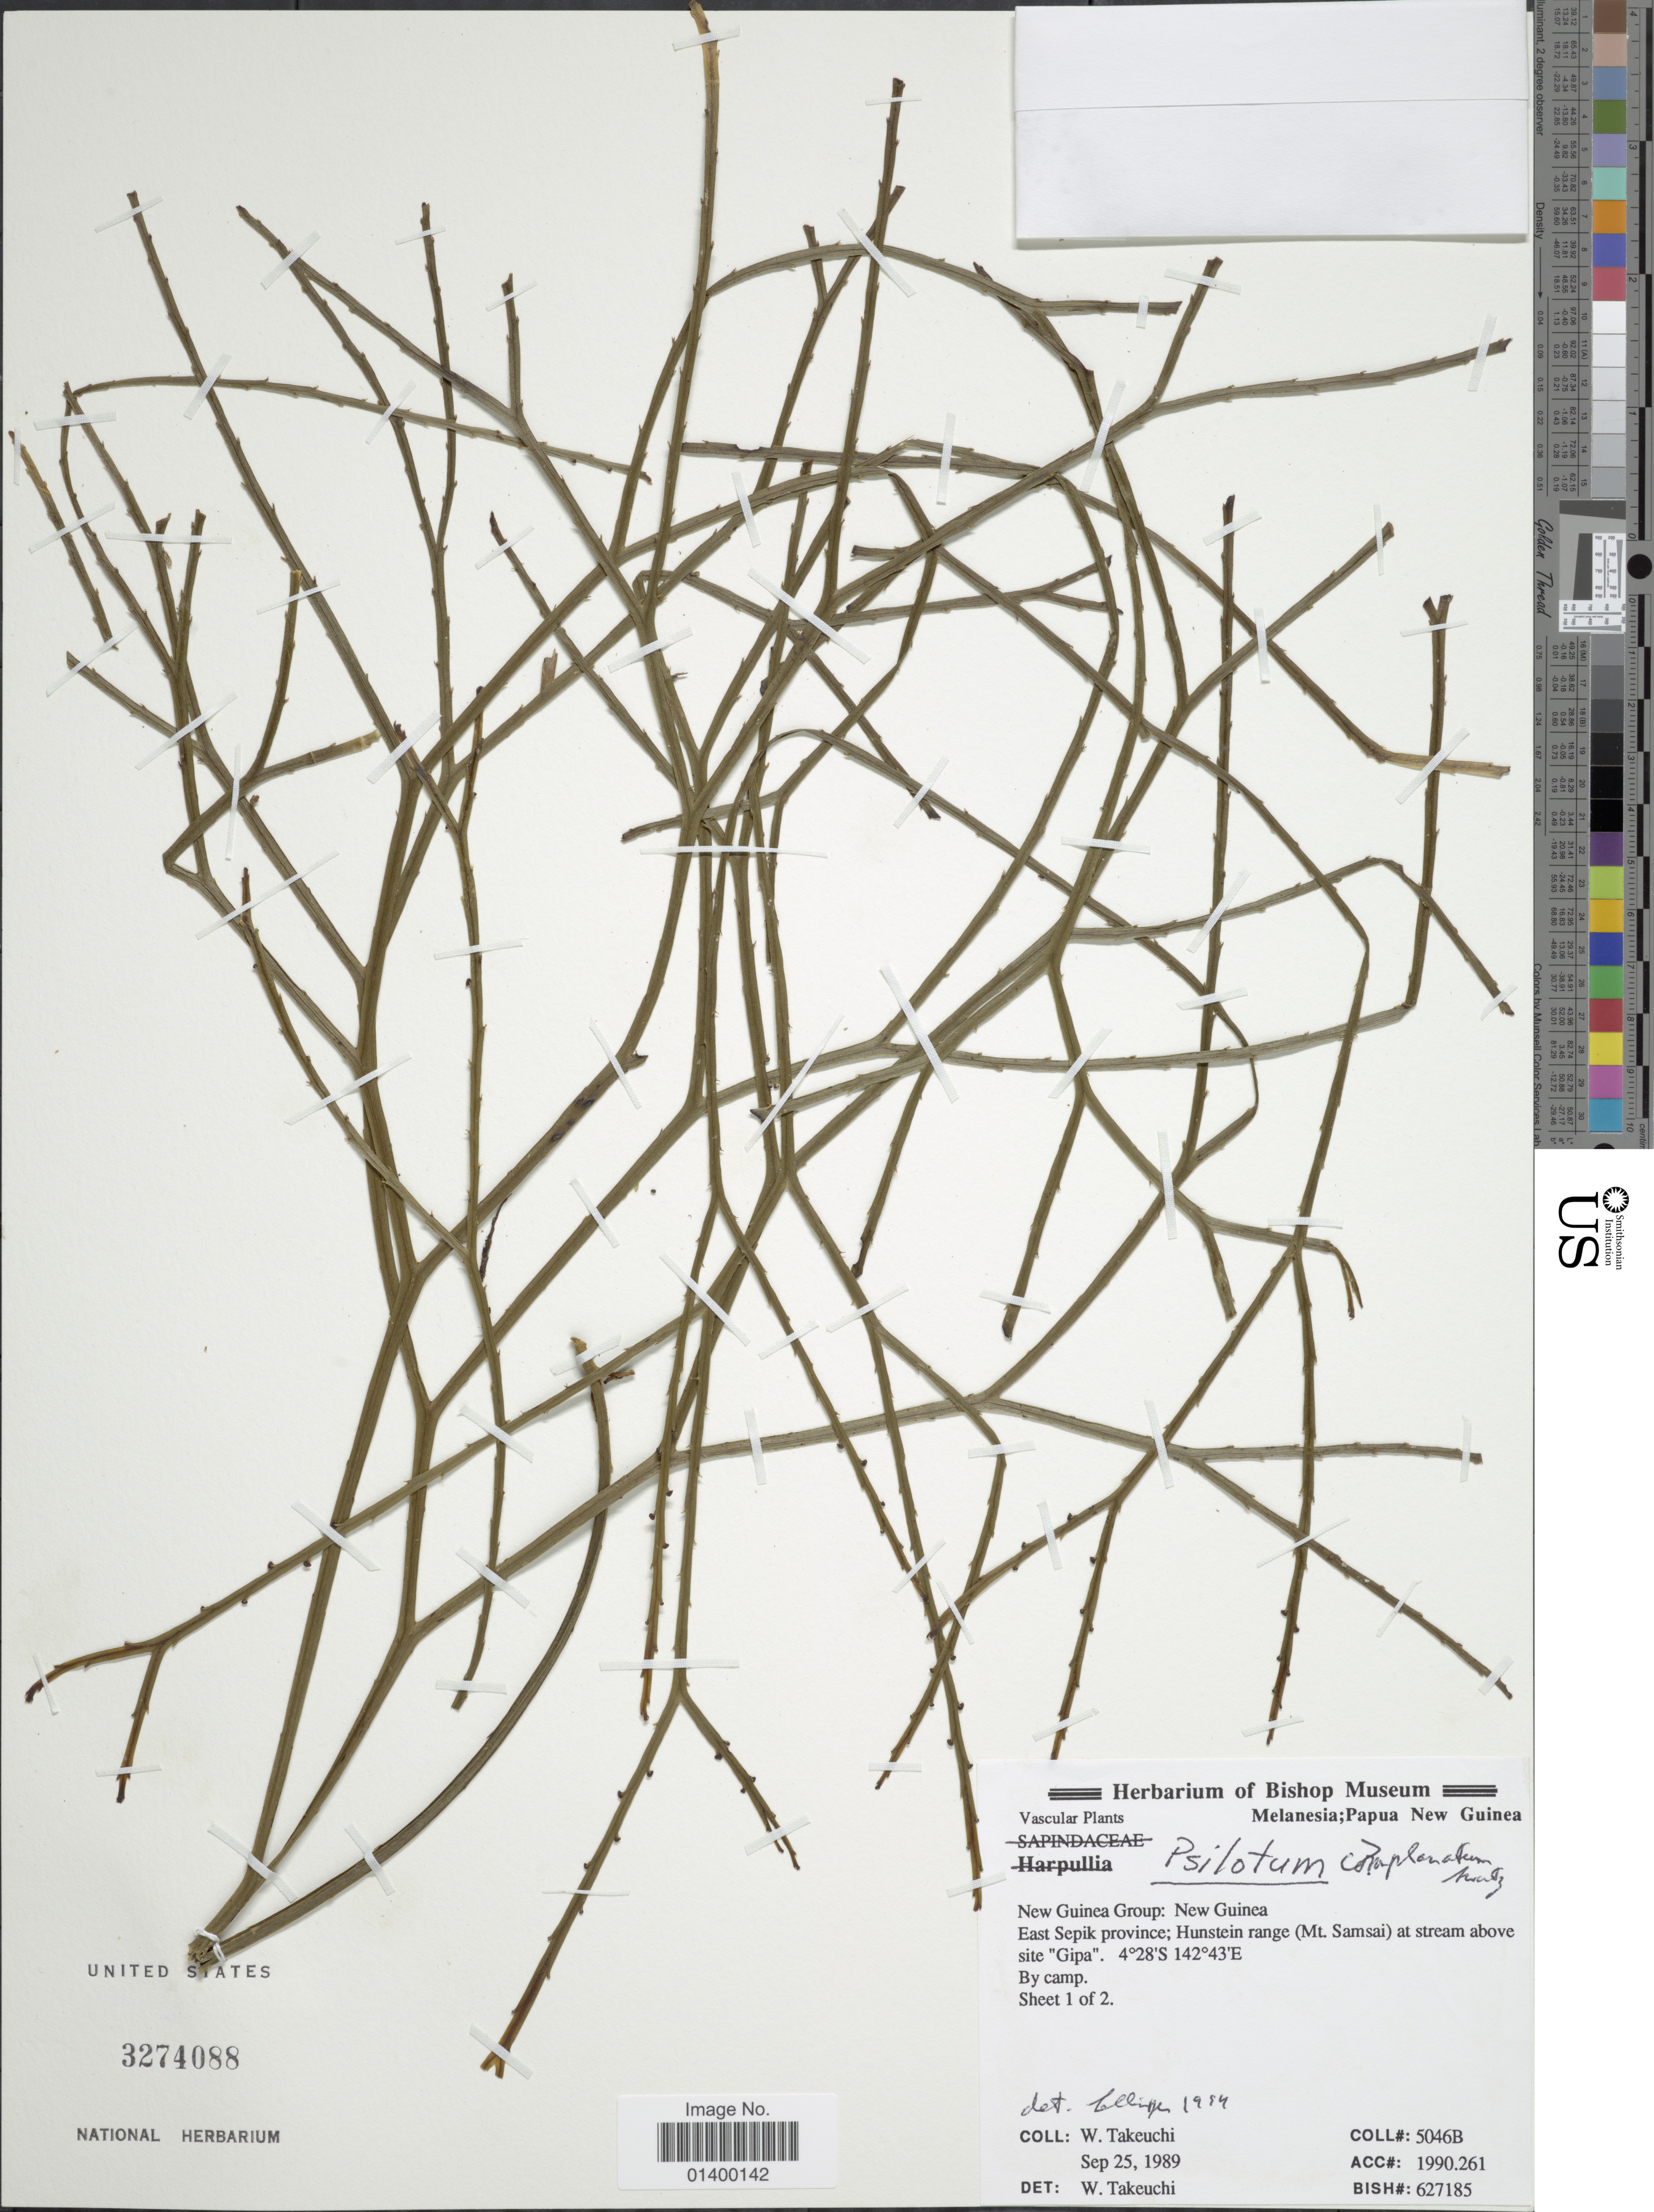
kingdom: Plantae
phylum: Tracheophyta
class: Polypodiopsida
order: Psilotales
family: Psilotaceae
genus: Psilotum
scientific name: Psilotum complanatum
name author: Sw.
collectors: W. Takeuchi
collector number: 5046B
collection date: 1989-09-25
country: Papua New Guinea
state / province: East Sepik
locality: New Guinea Group: New Guinea, Hunstein range (Mt. Samsai) at stream above site "Gipa"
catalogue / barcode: US 3274088